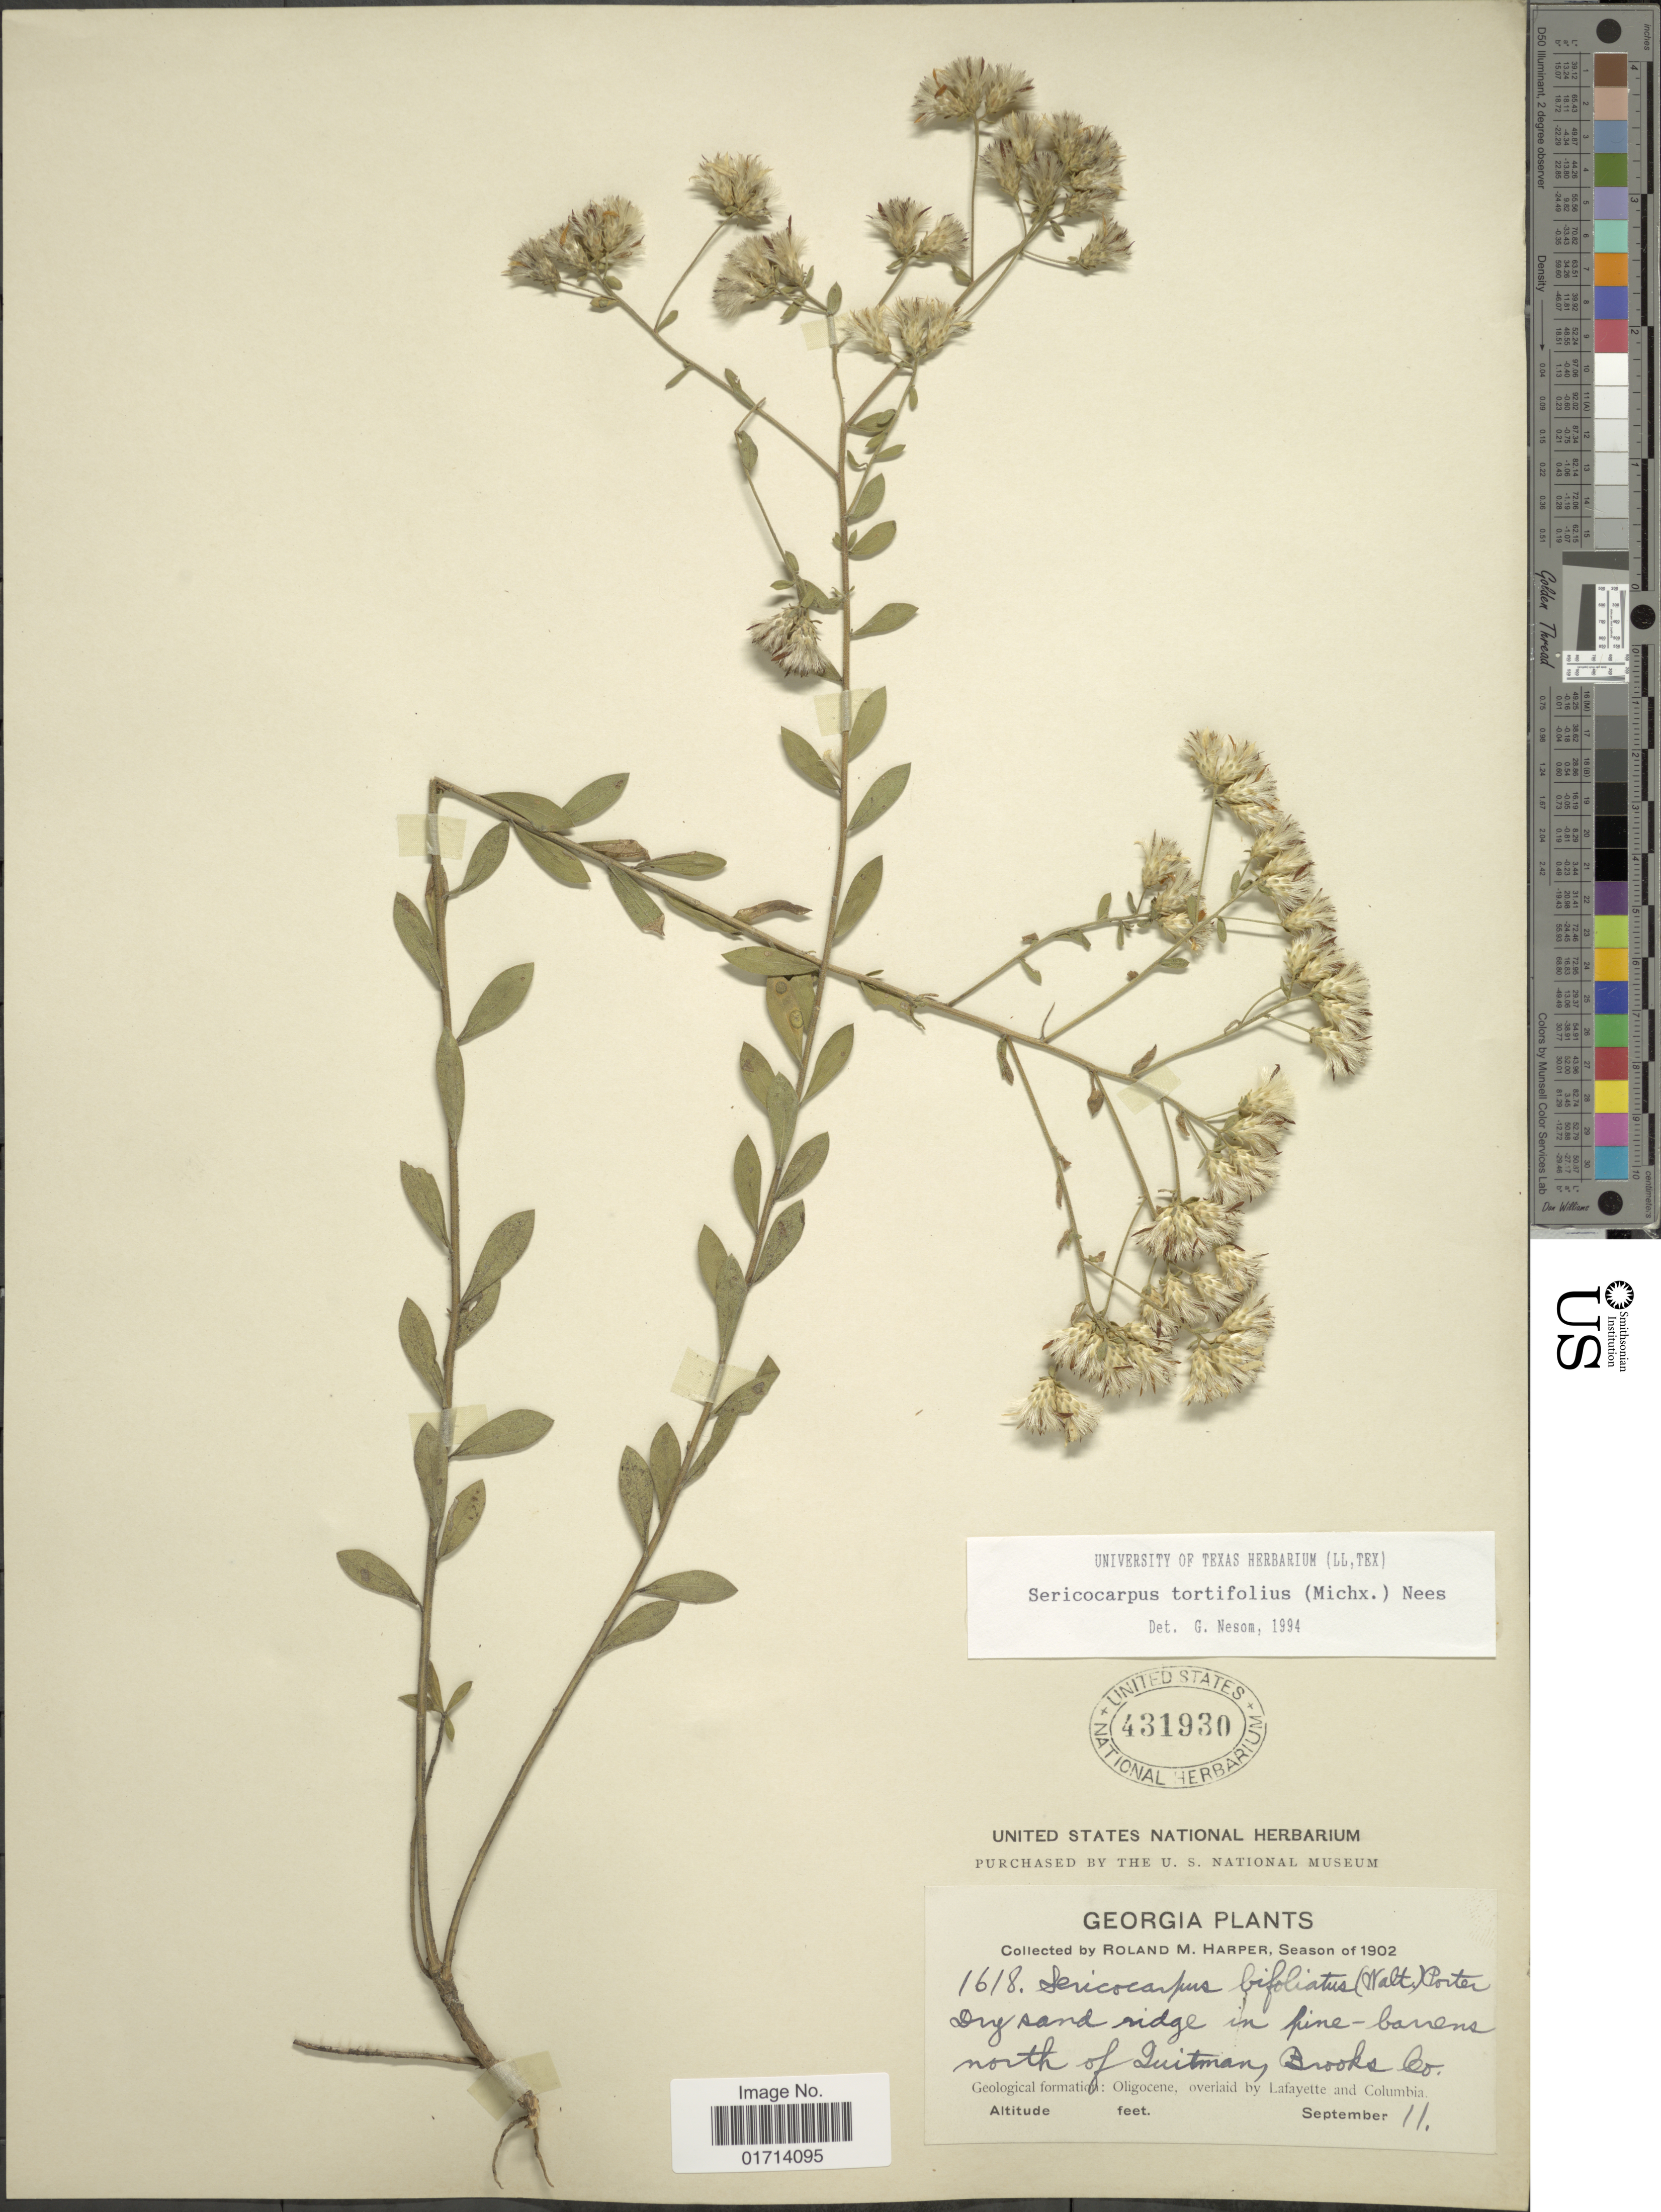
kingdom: Plantae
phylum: Tracheophyta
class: Magnoliopsida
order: Asterales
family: Asteraceae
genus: Sericocarpus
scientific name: Sericocarpus tortifolius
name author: (Michx.) Nees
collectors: R. M. Harper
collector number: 1618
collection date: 1902-09-11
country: United States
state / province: Georgia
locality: North of Suitman, Brooks Co.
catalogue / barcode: US 431930